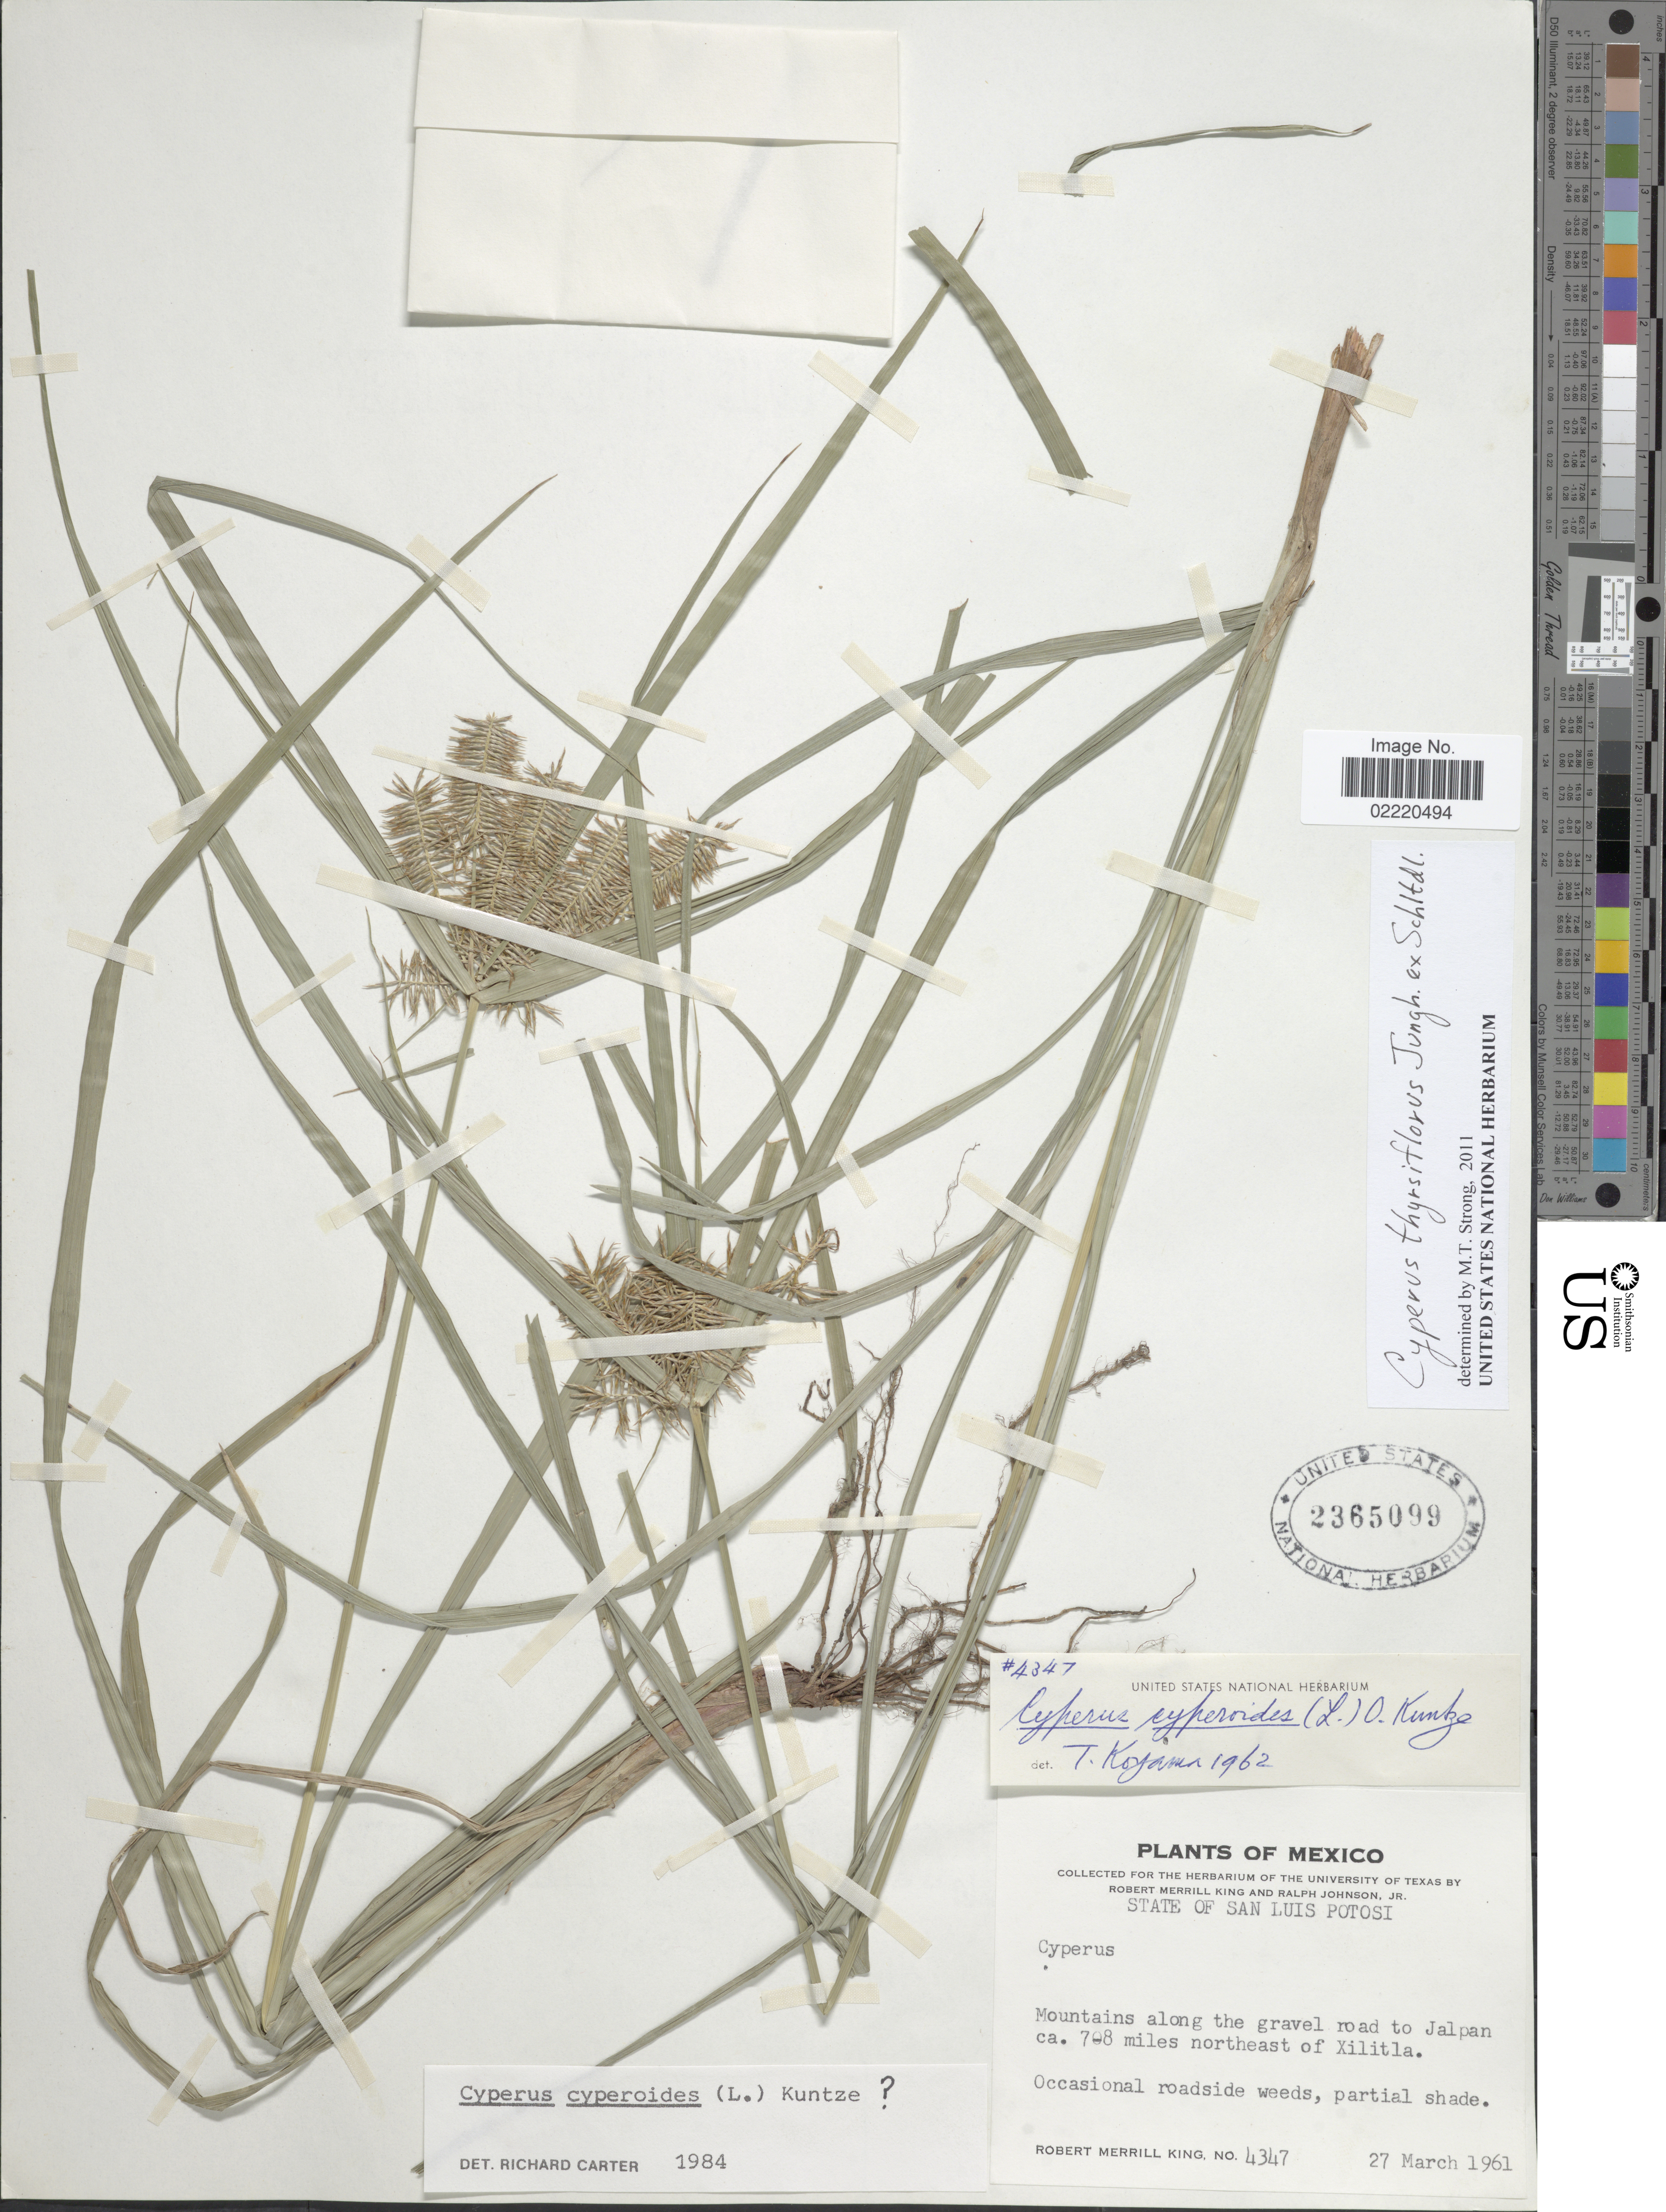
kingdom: Plantae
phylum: Tracheophyta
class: Liliopsida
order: Poales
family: Cyperaceae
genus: Cyperus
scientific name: Cyperus thyrsiflorus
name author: Jungh.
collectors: R. M. King & R. Johnson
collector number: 4347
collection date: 1961-03-27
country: Mexico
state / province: San Luis Potosí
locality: Mountains along the gravel road to Jalpan ca. 7-8miles northeast of Xilitla, occasional roadside weeds.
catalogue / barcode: US 2365099